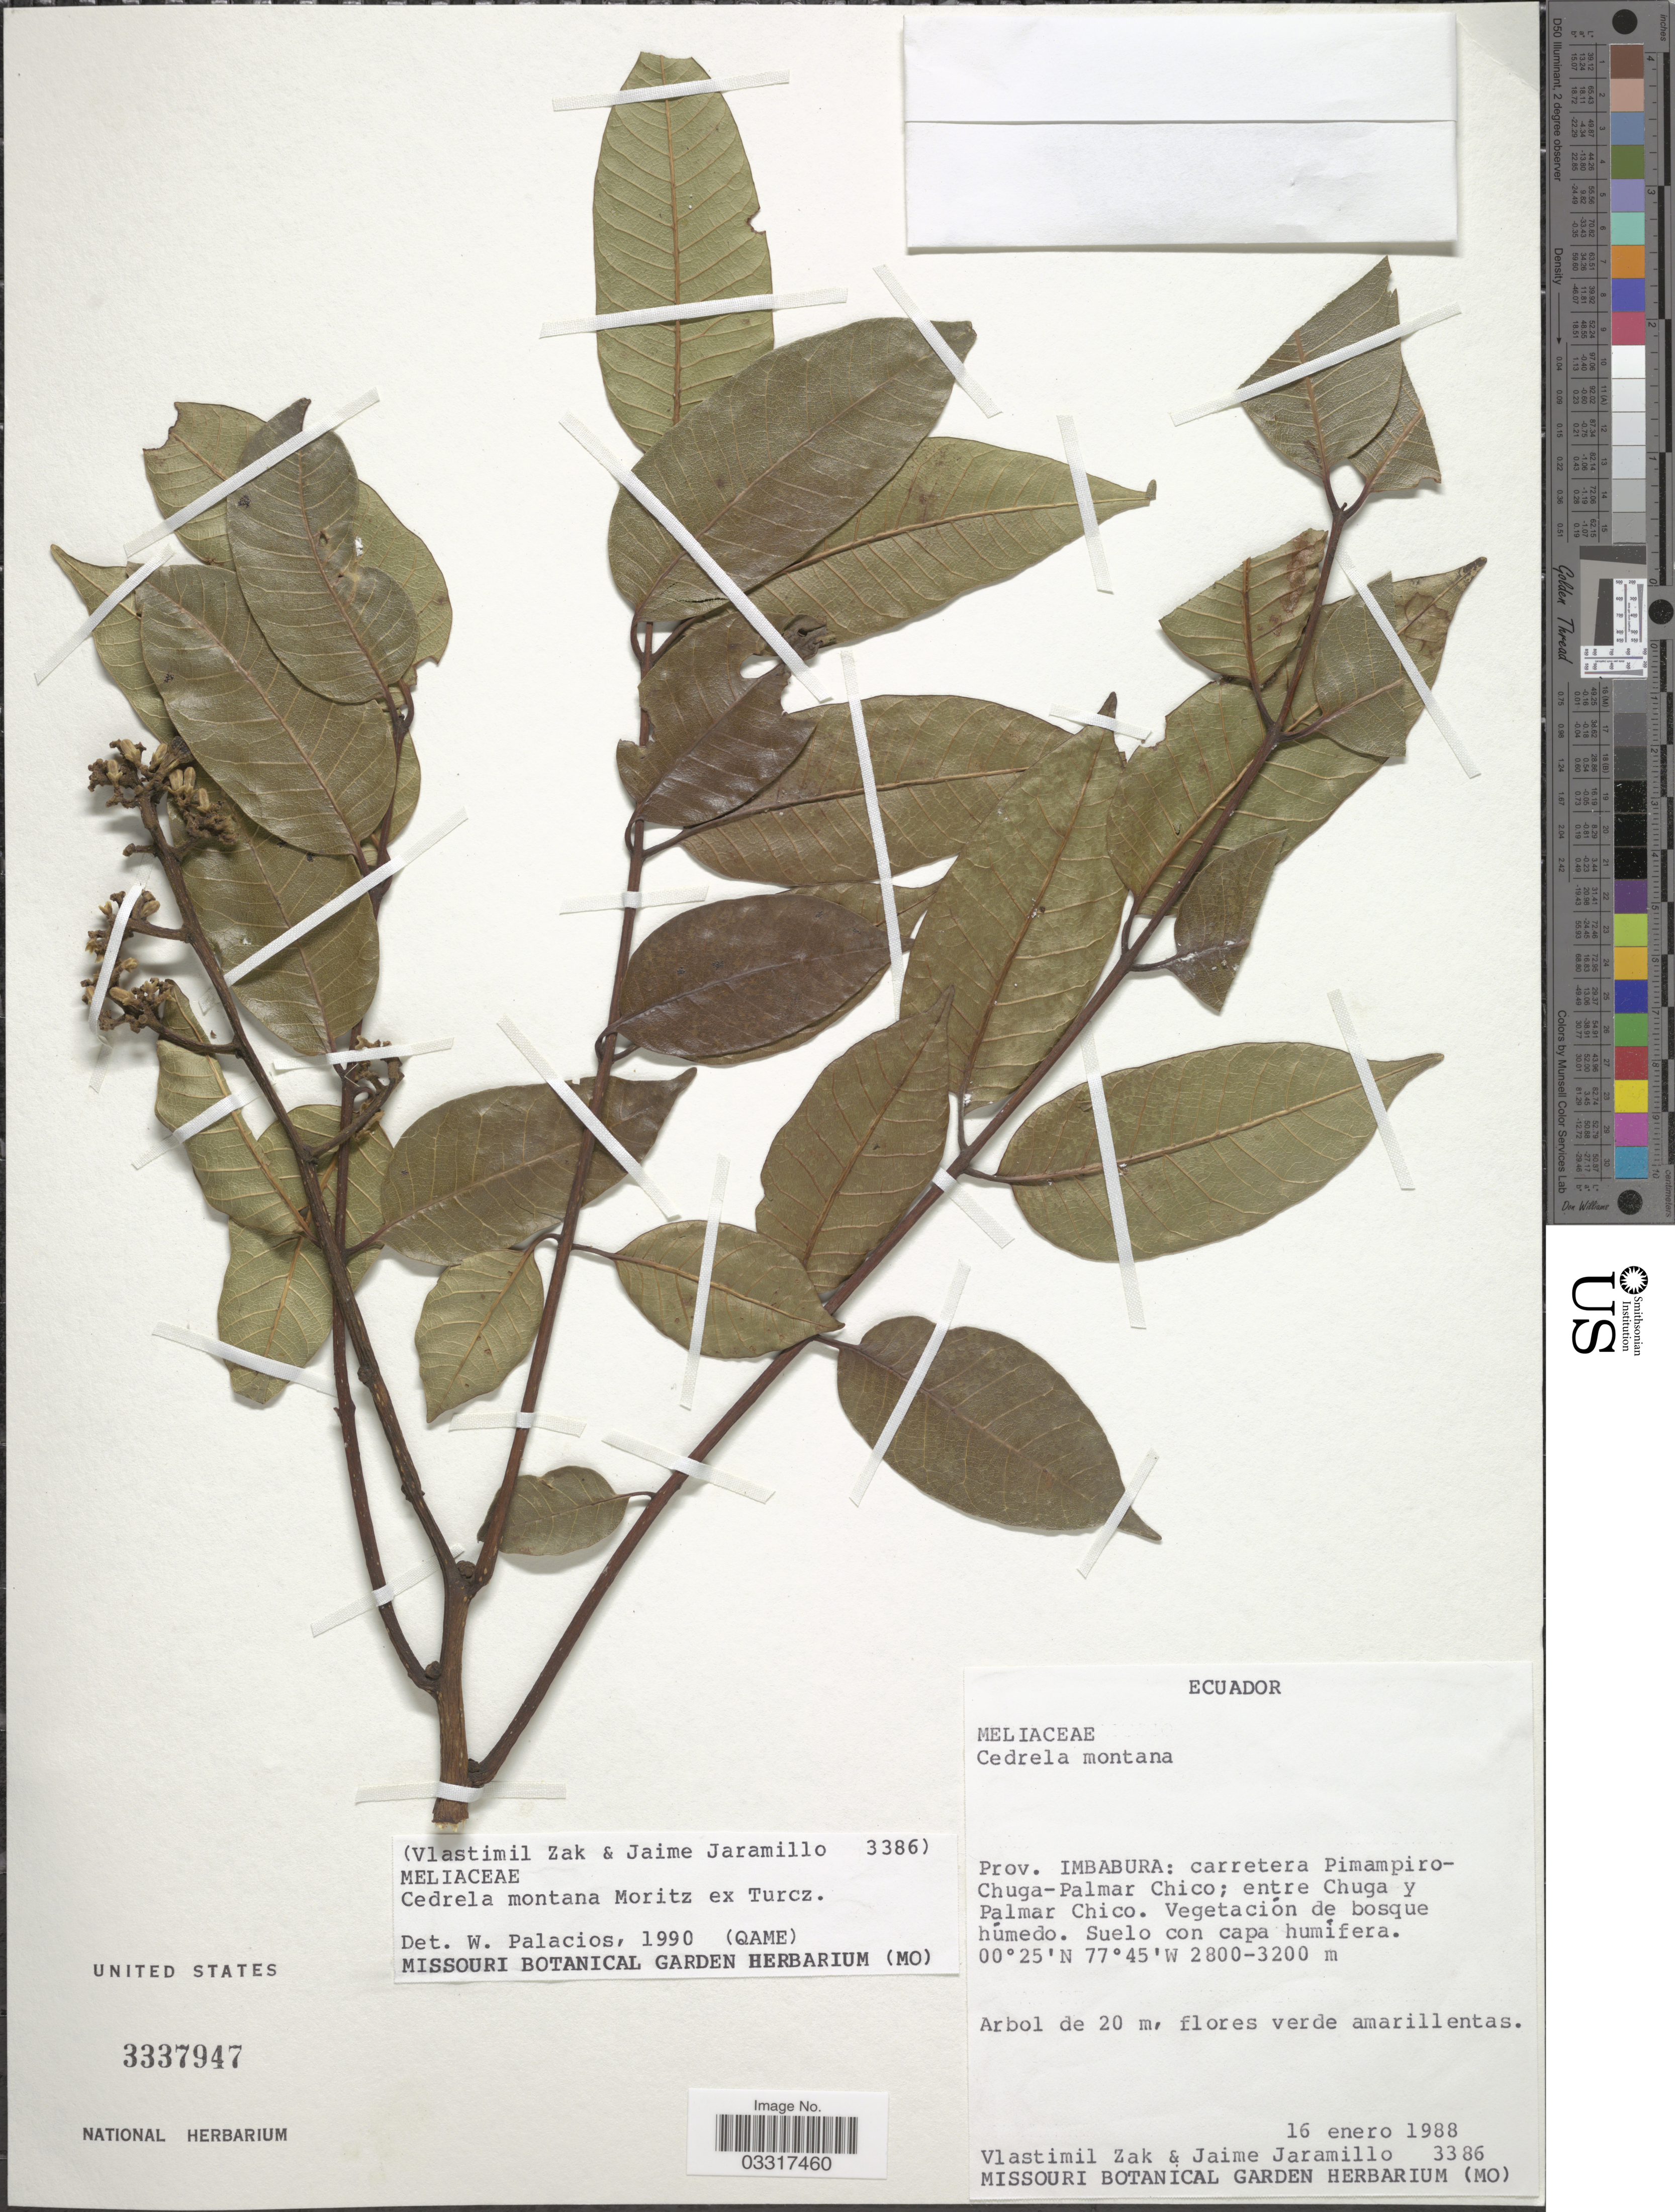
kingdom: Plantae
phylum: Tracheophyta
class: Magnoliopsida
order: Sapindales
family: Meliaceae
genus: Cedrela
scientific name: Cedrela montana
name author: Moritz ex Turcz.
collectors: V. Zak & J. Jaramillo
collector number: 3386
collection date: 1988-01-16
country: Ecuador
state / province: Imbabura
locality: Carretera Pimampiro-Chuga-Palmar Chico; entre Chuga y Palmar Chico. Vegetacíon de bosque húmedo. Suelo con capa humifera.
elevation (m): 2800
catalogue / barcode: US 3337947